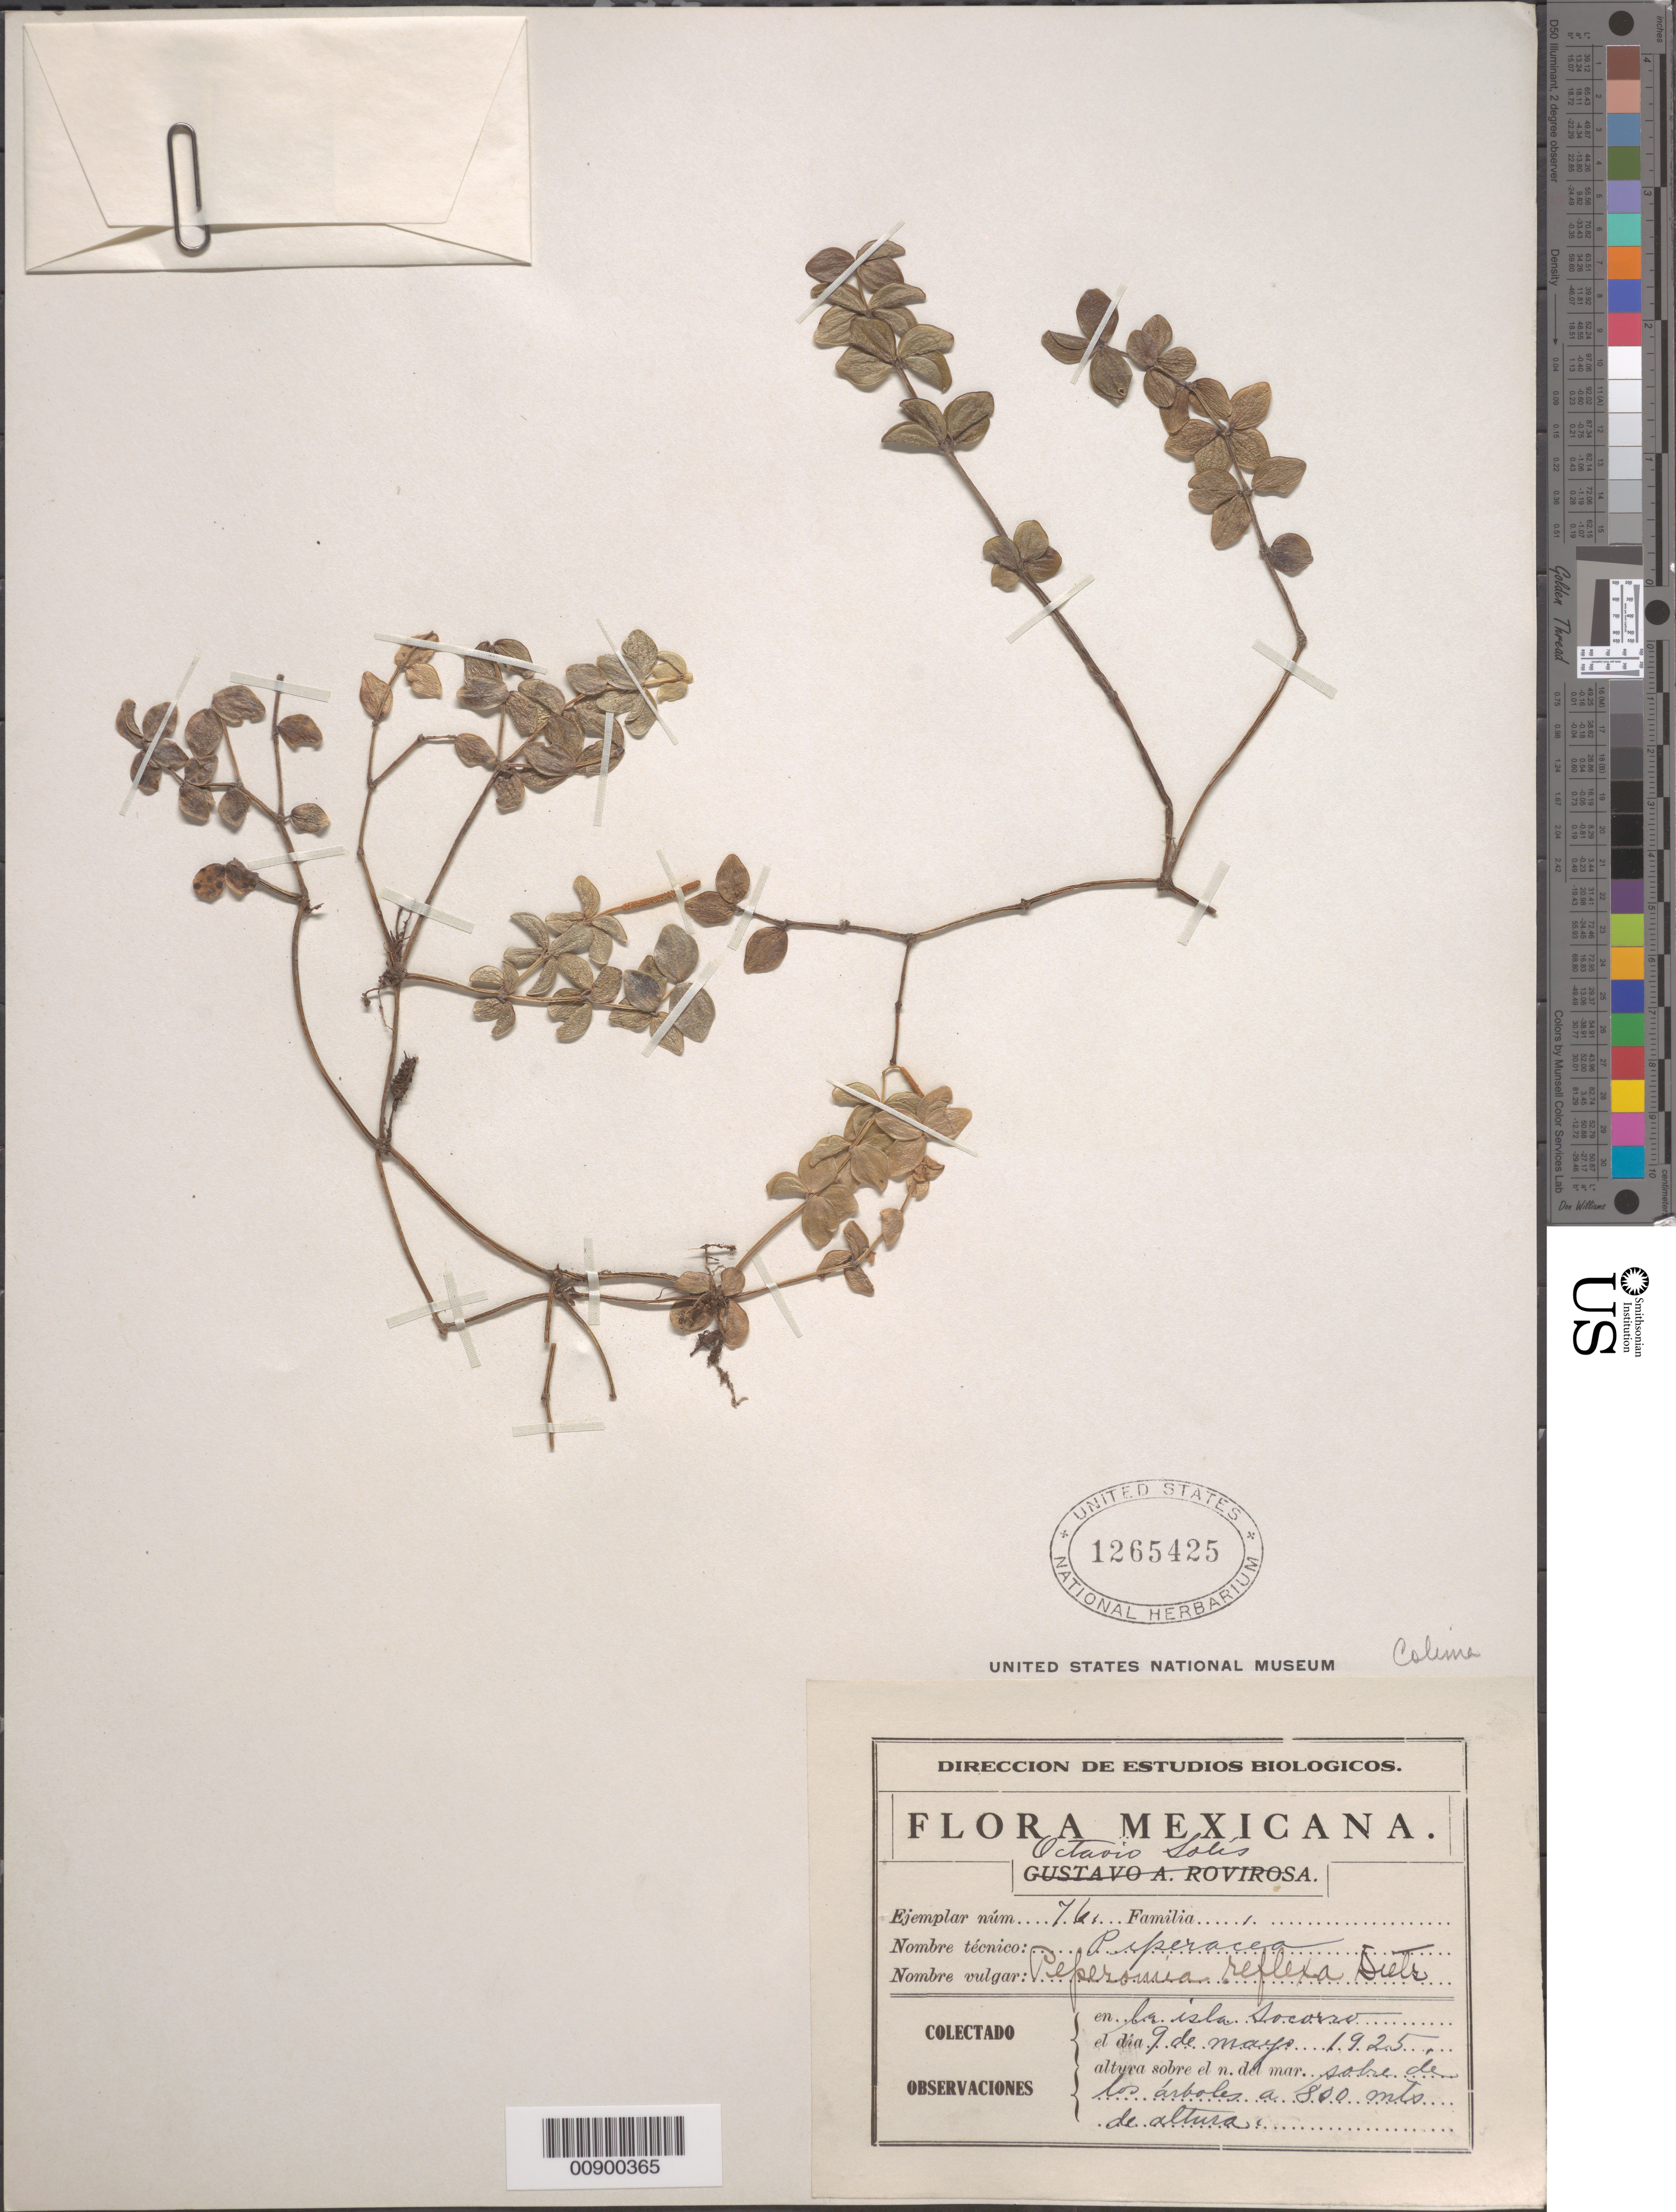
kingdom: Plantae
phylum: Tracheophyta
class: Magnoliopsida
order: Piperales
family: Piperaceae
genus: Peperomia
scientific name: Peperomia tetraphylla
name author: (G. Forst.) Hook. & Arn.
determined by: Jiménez, José Estaban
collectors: O. Solís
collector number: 76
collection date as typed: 09 May 1925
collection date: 1925-05-09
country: Mexico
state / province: Colima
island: Isla Socorro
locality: Isla Socorro.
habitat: Sobre los árboles.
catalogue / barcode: US 1265425